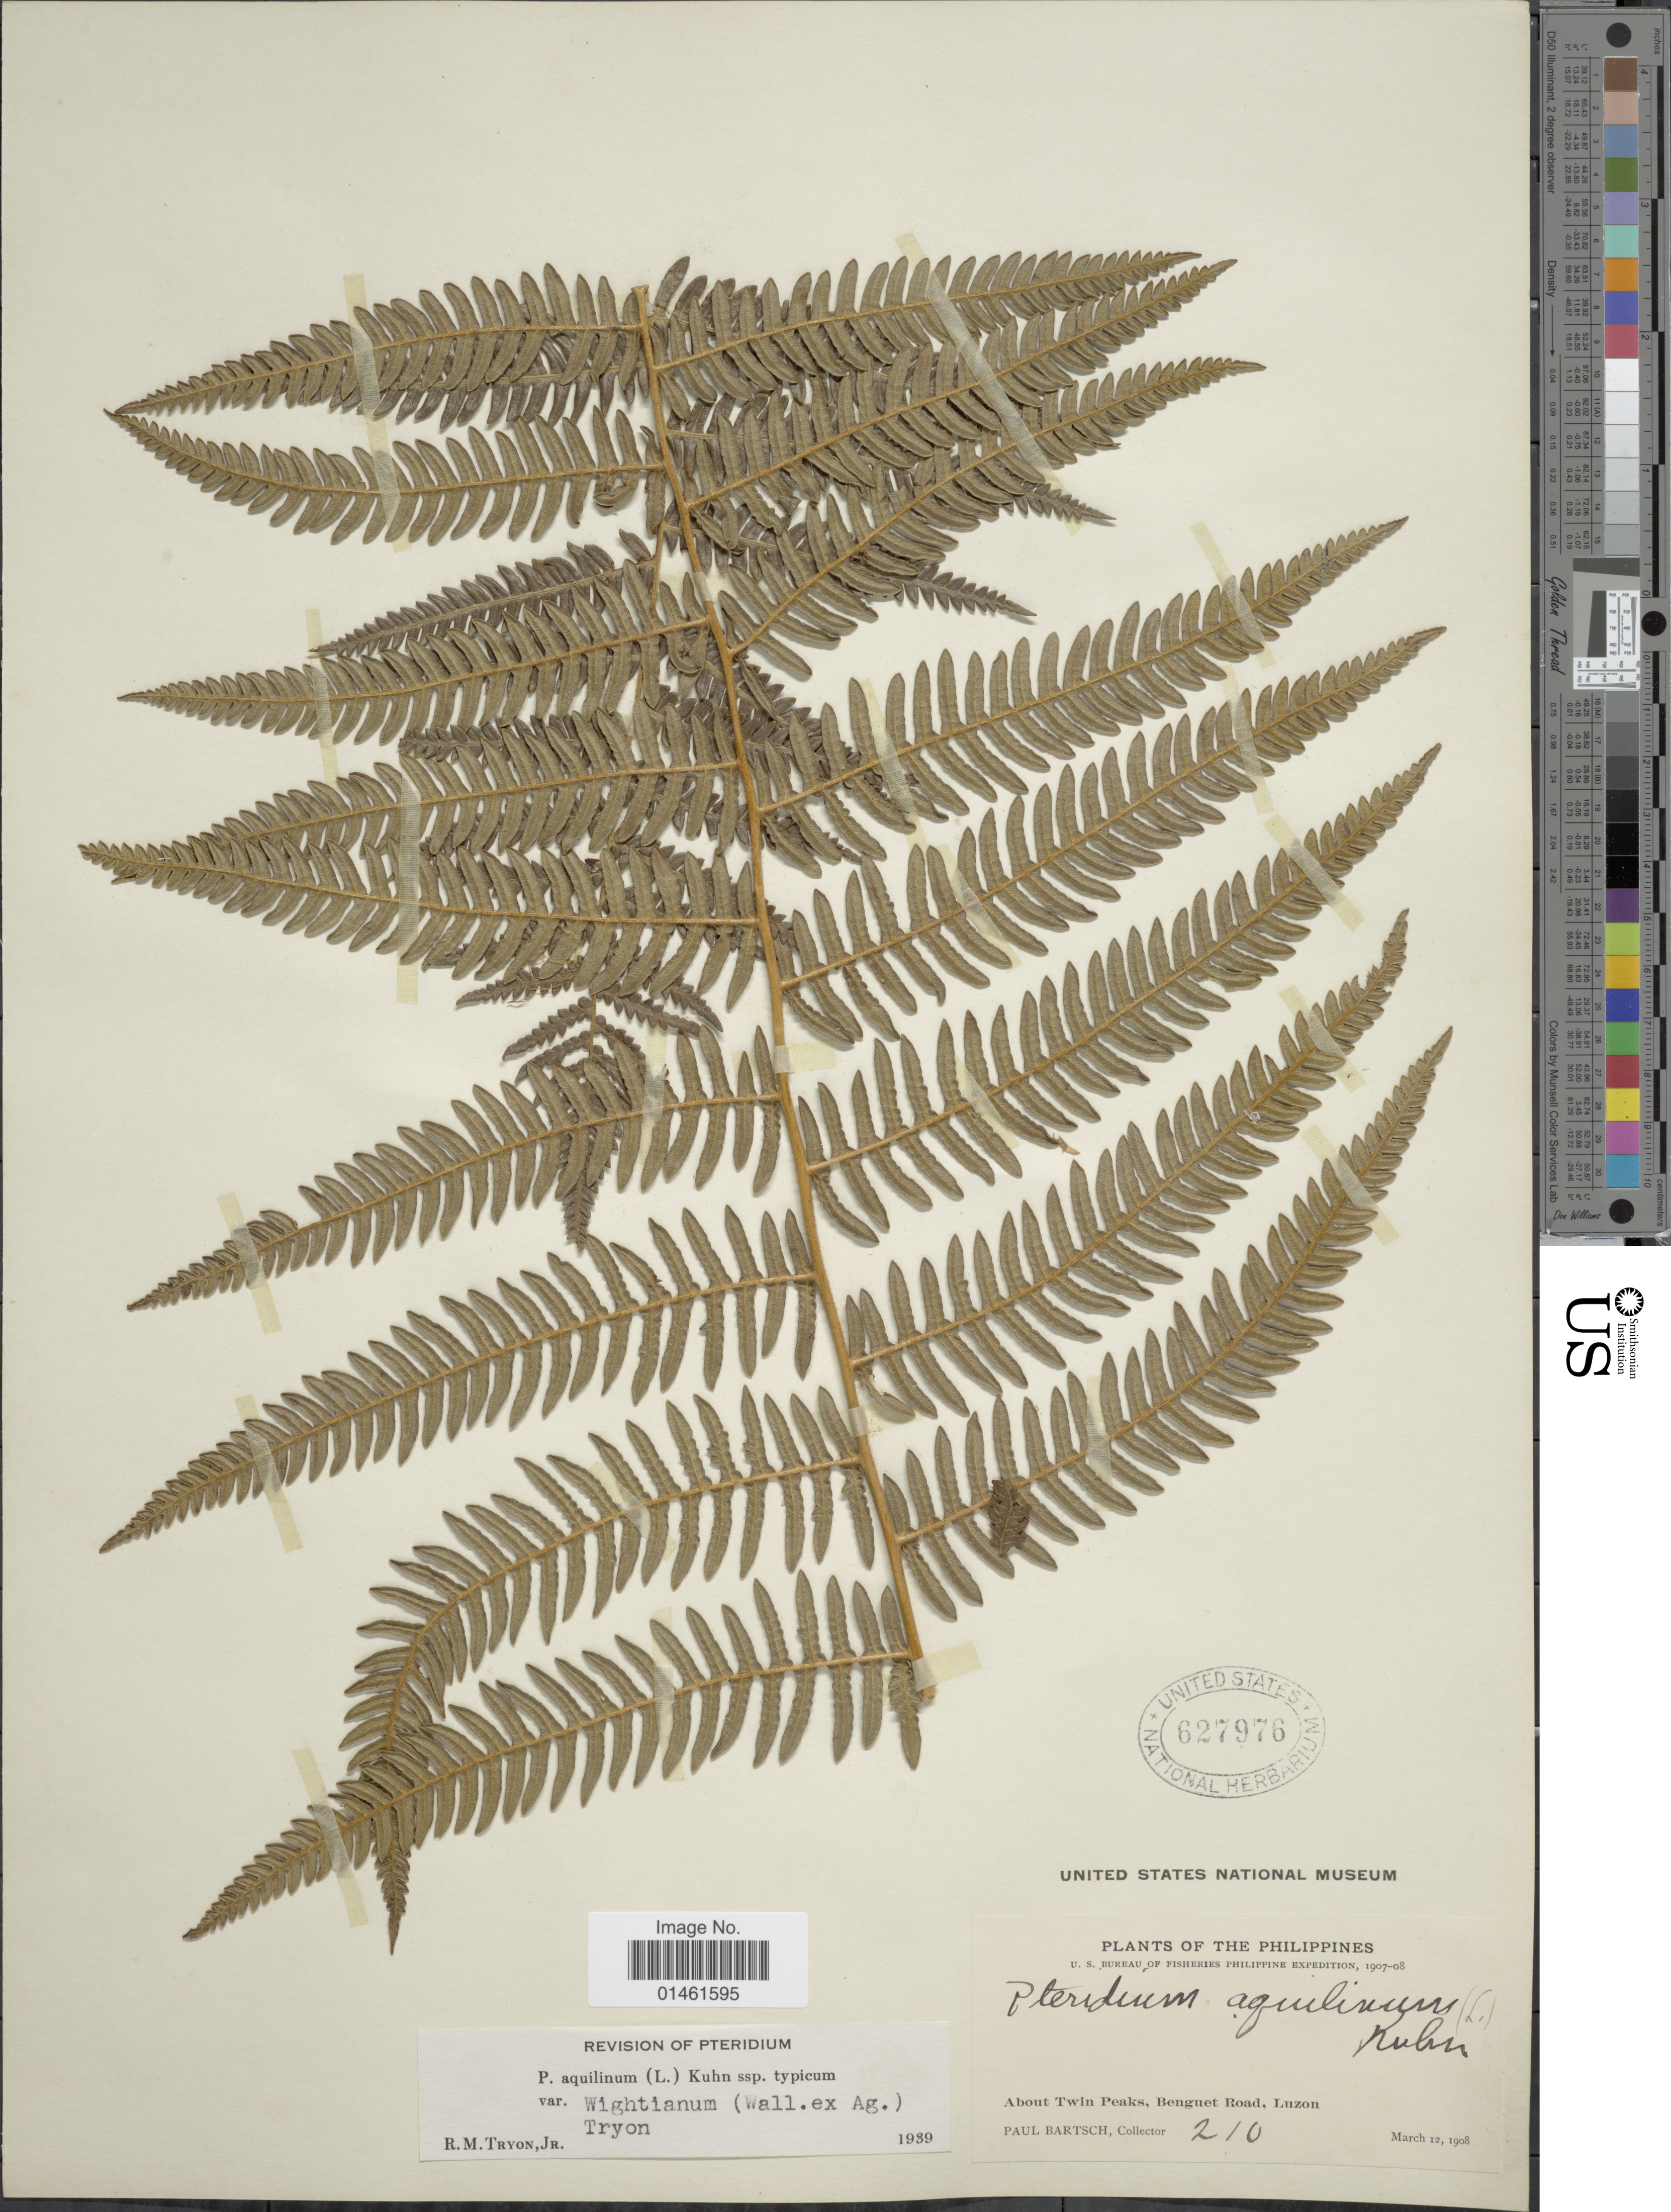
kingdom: Plantae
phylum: Tracheophyta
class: Polypodiopsida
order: Polypodiales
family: Dennstaedtiaceae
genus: Pteridium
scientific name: Pteridium aquilinum var. wightianum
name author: (J. Agardh) R.M. Tryon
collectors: P. Bartsch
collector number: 210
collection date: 1908-03-12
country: Philippines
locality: About Twin Peaks, Benguet Road, Luzon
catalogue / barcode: US 627976